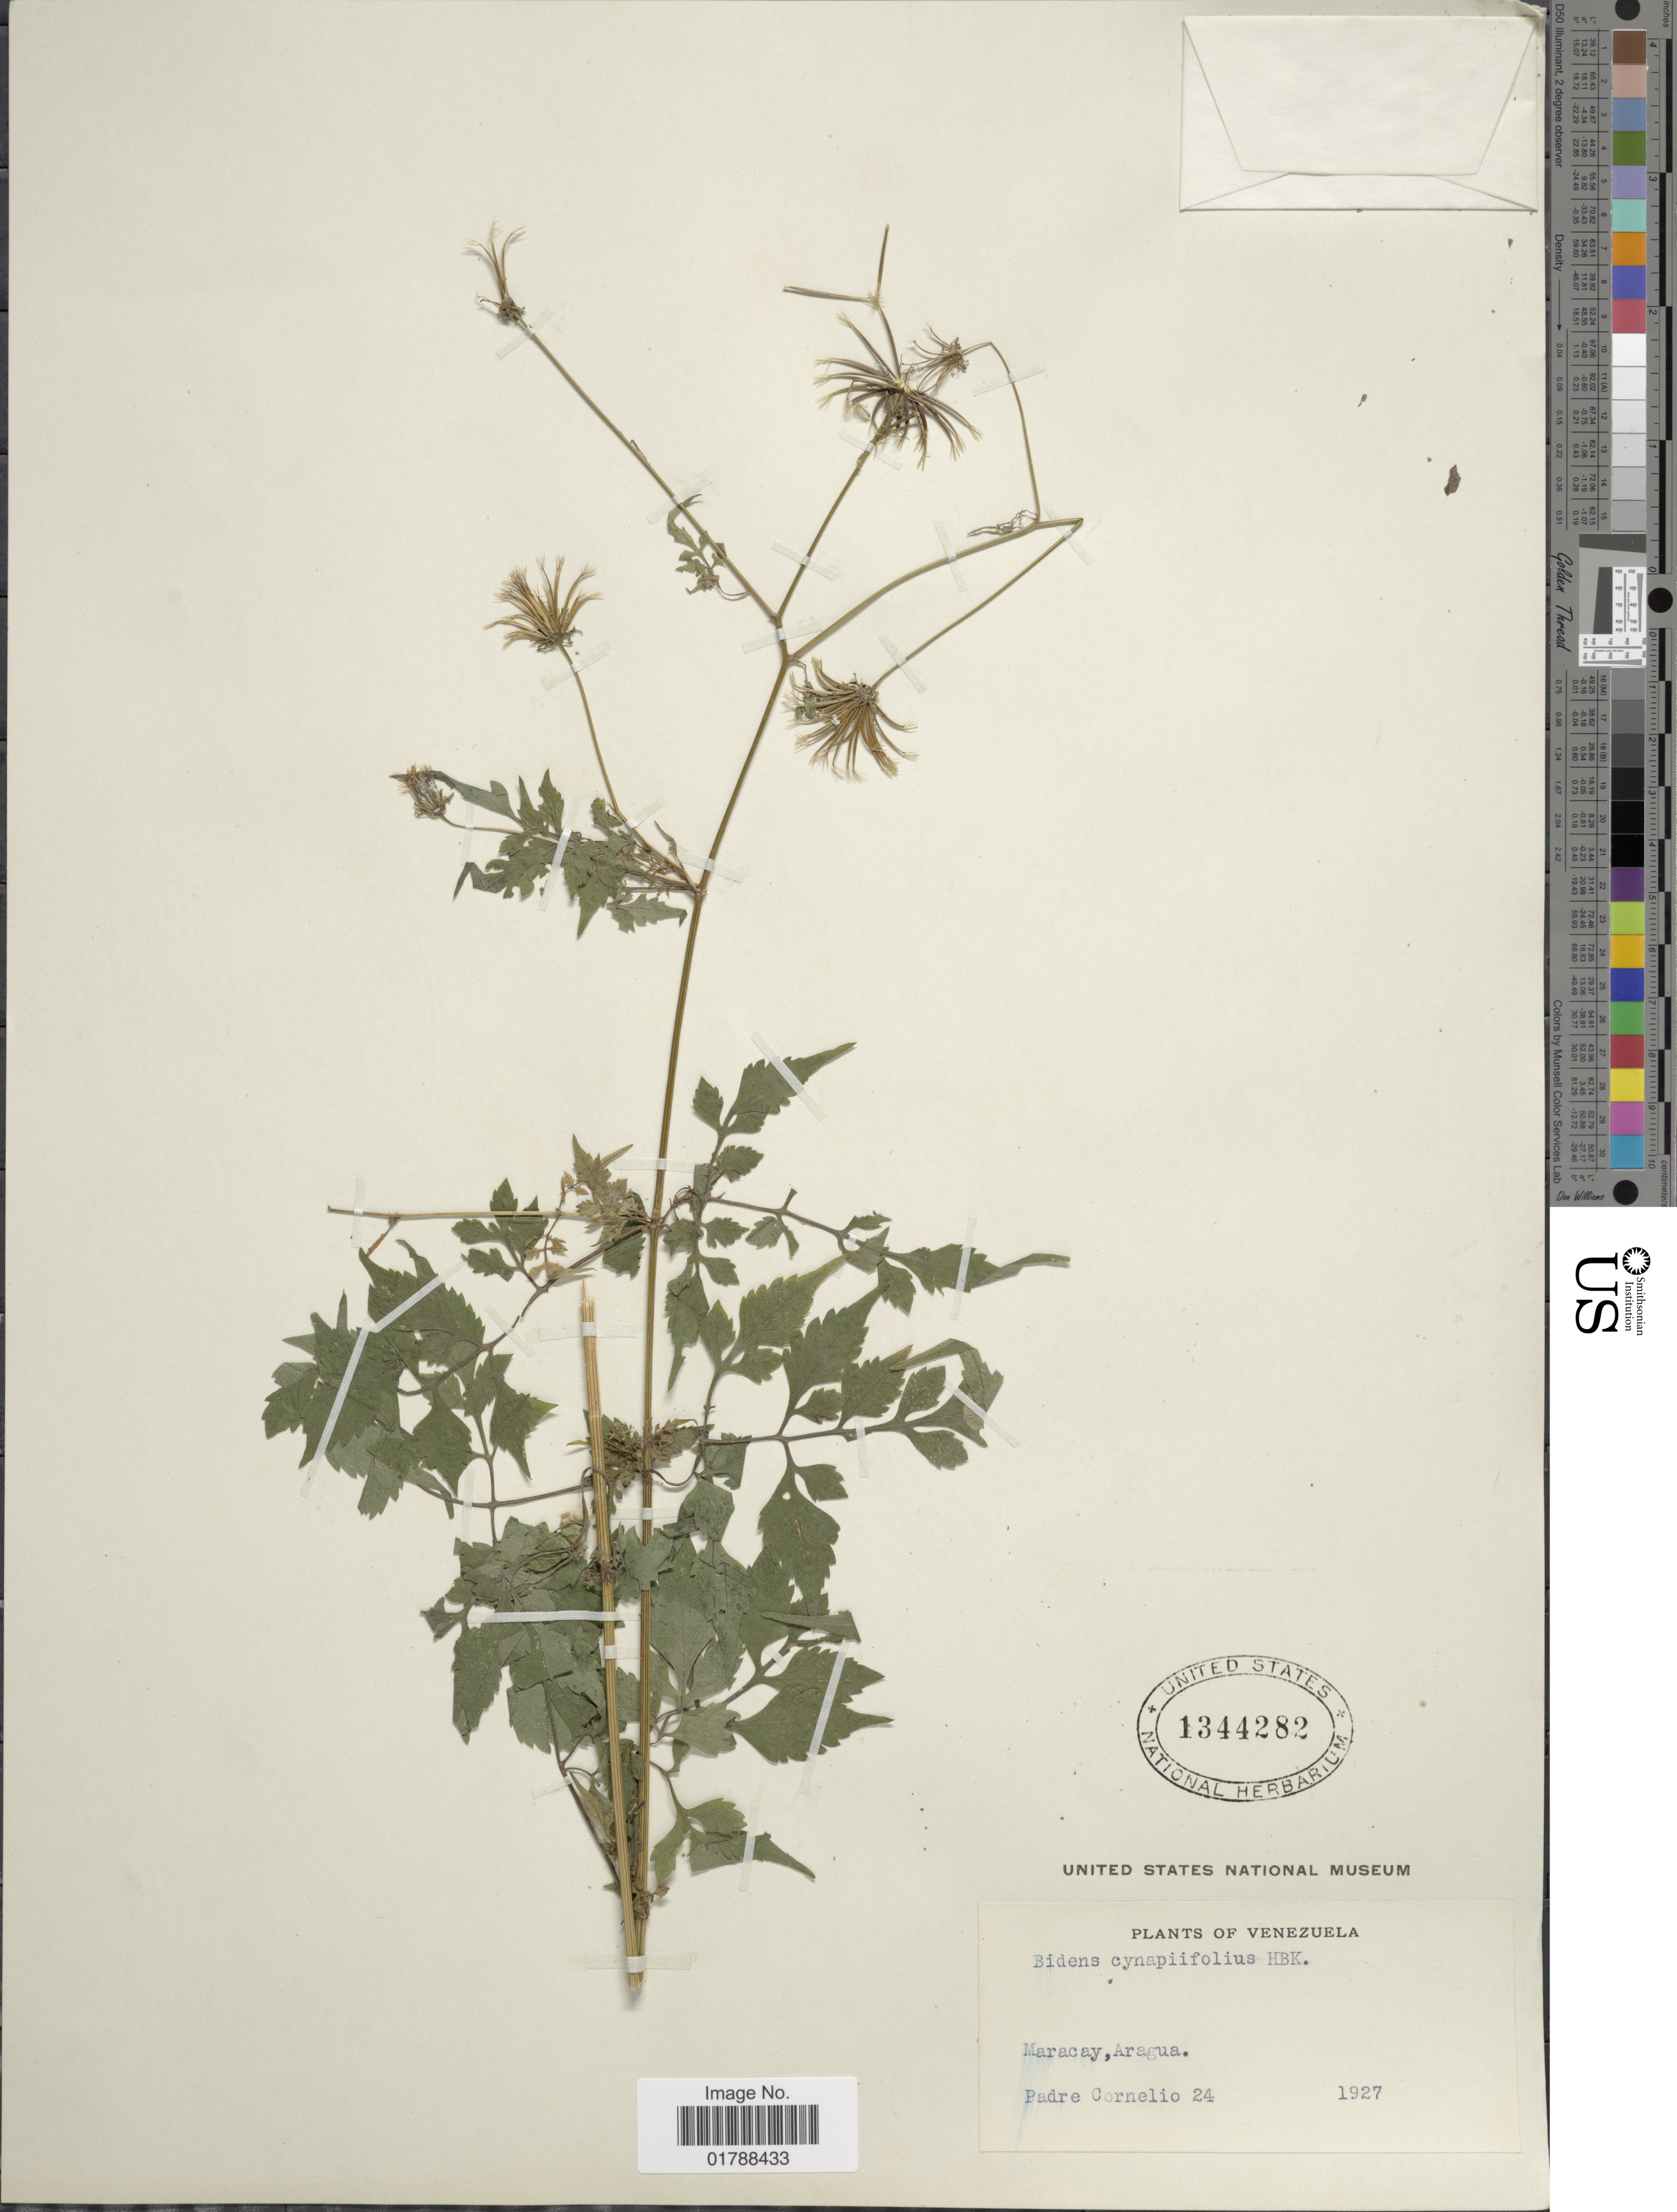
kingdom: Plantae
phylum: Tracheophyta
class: Magnoliopsida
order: Asterales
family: Asteraceae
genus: Bidens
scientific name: Bidens cynapiifolia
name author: Kunth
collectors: P. Cornelio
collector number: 24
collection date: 1927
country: Venezuela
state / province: Aragua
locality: Maracay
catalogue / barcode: US 1344282